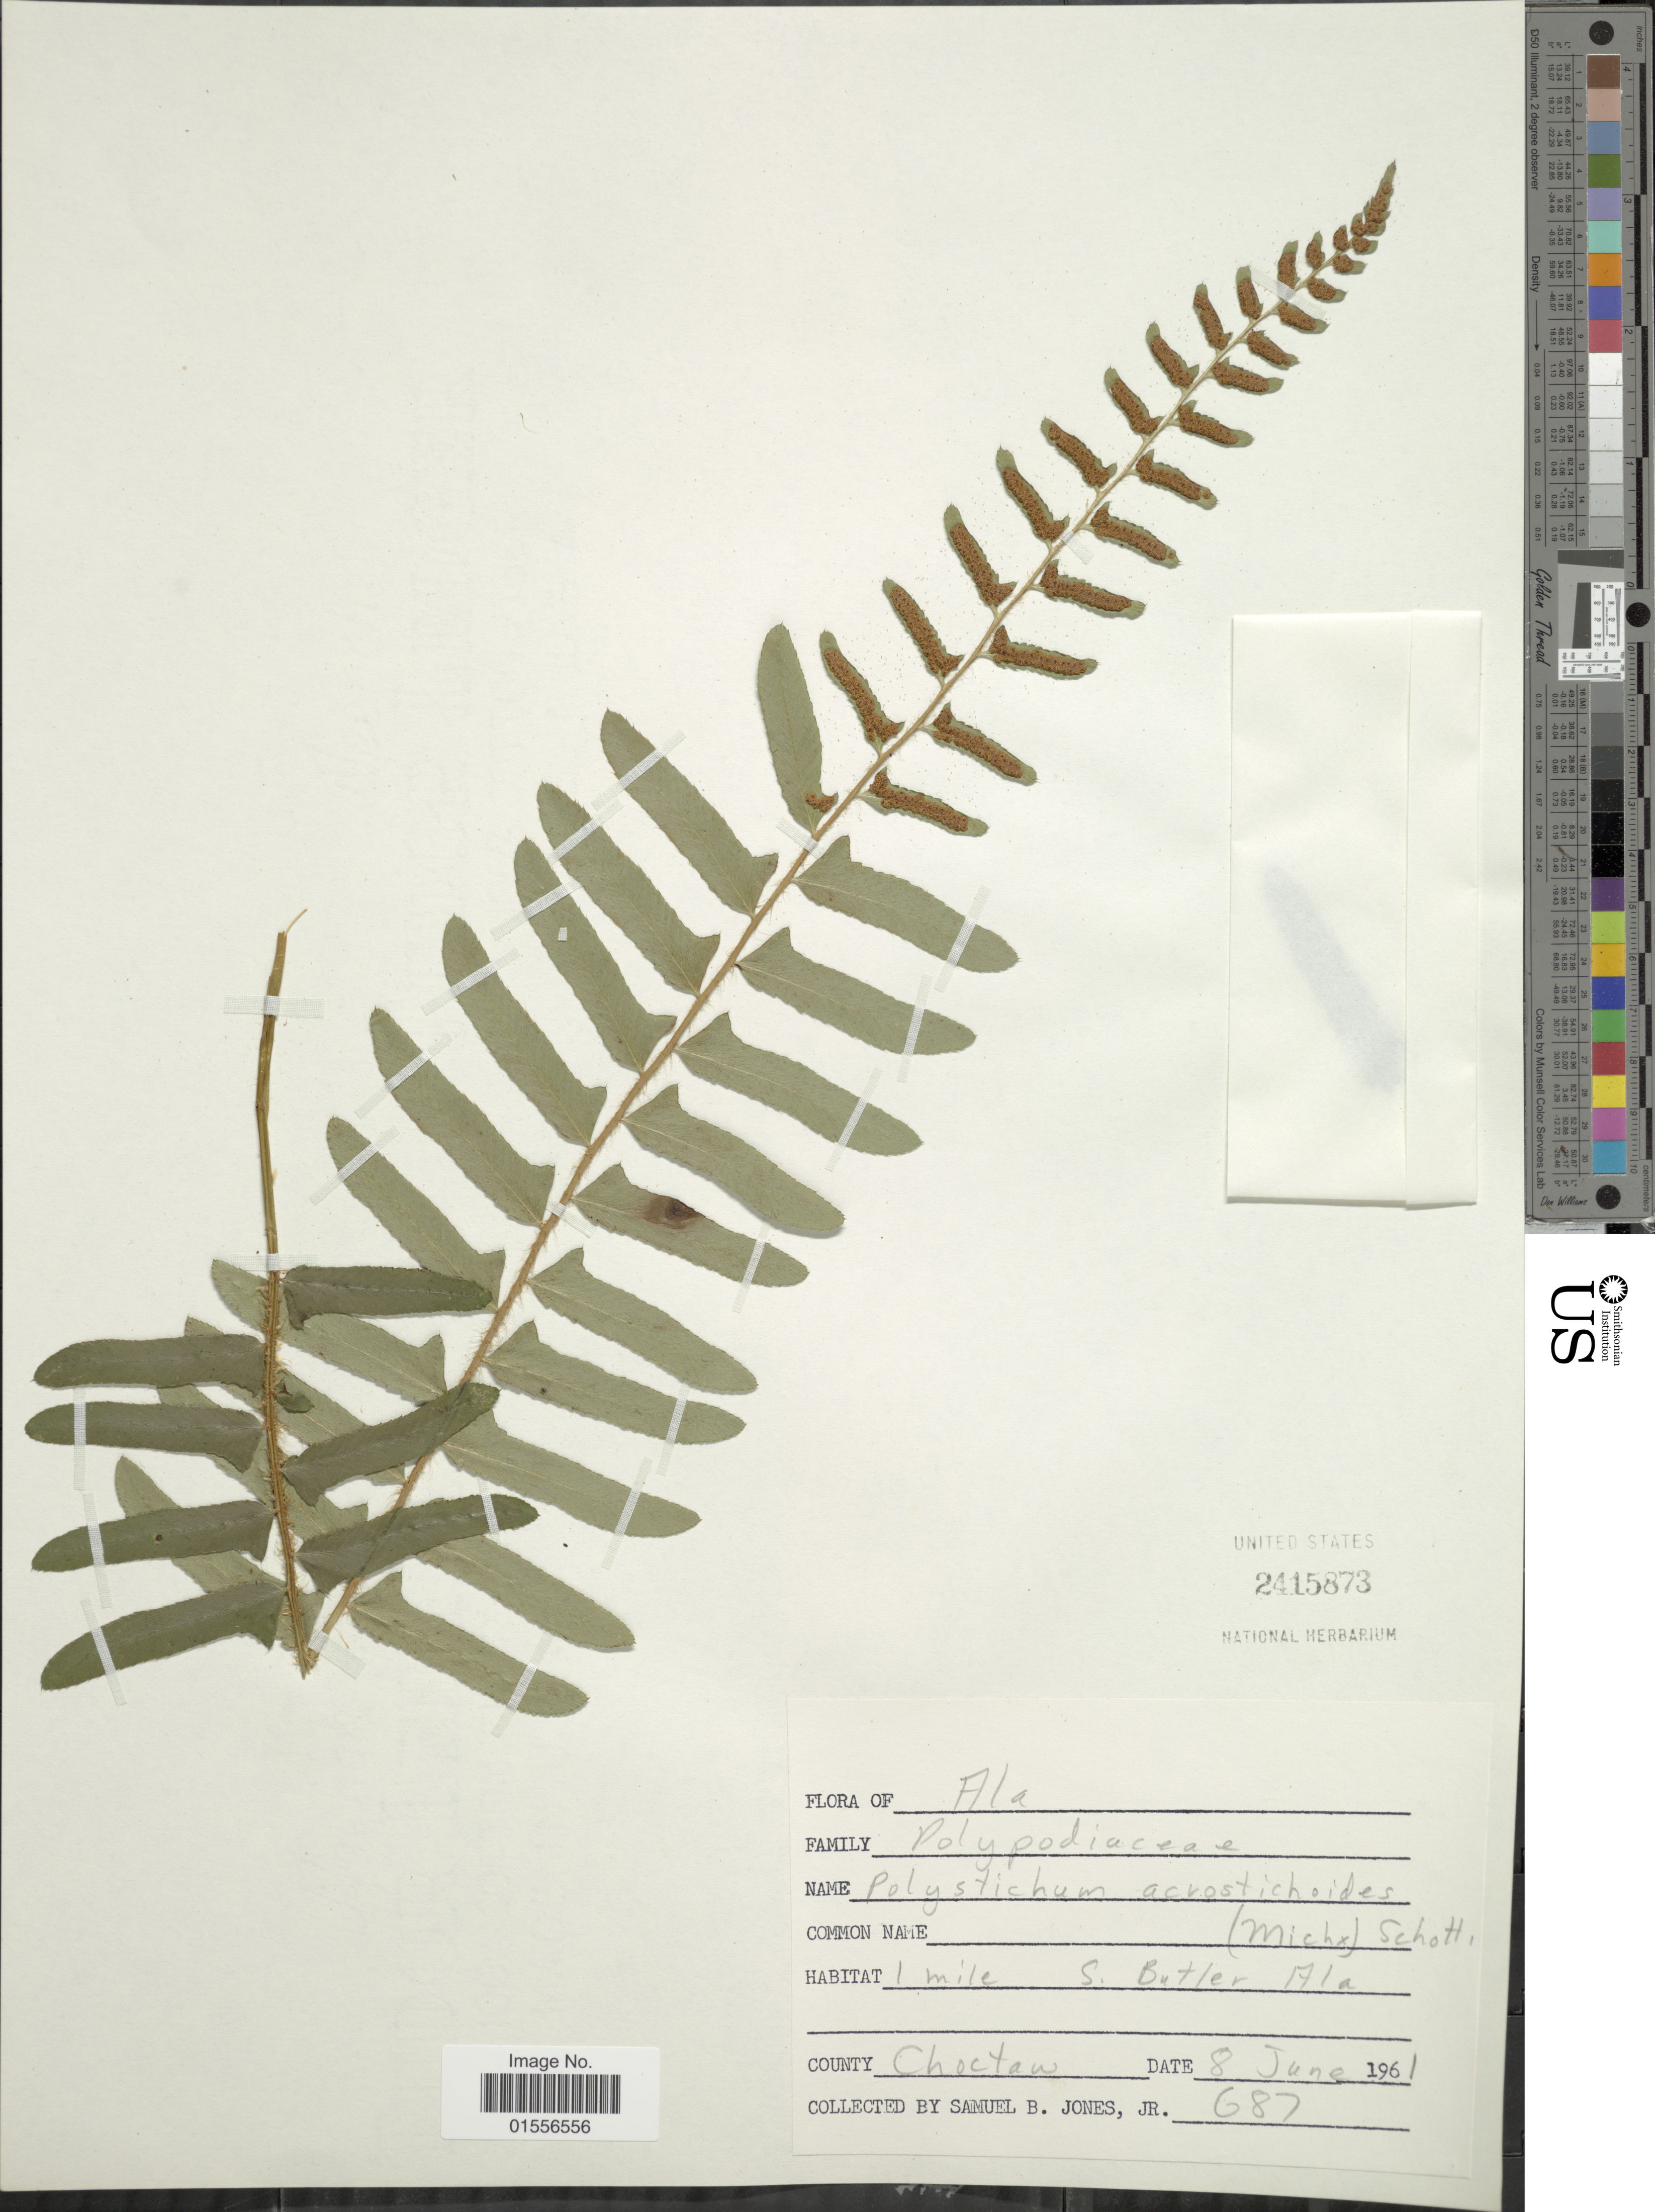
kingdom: Plantae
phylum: Tracheophyta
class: Polypodiopsida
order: Polypodiales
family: Dryopteridaceae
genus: Polystichum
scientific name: Polystichum acrostichoides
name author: (Michx.) Schott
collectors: S. B. Jones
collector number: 687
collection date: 1961-06-08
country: United States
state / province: Alabama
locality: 1 miles S. Butler, County Choctan.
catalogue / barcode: US 2415873